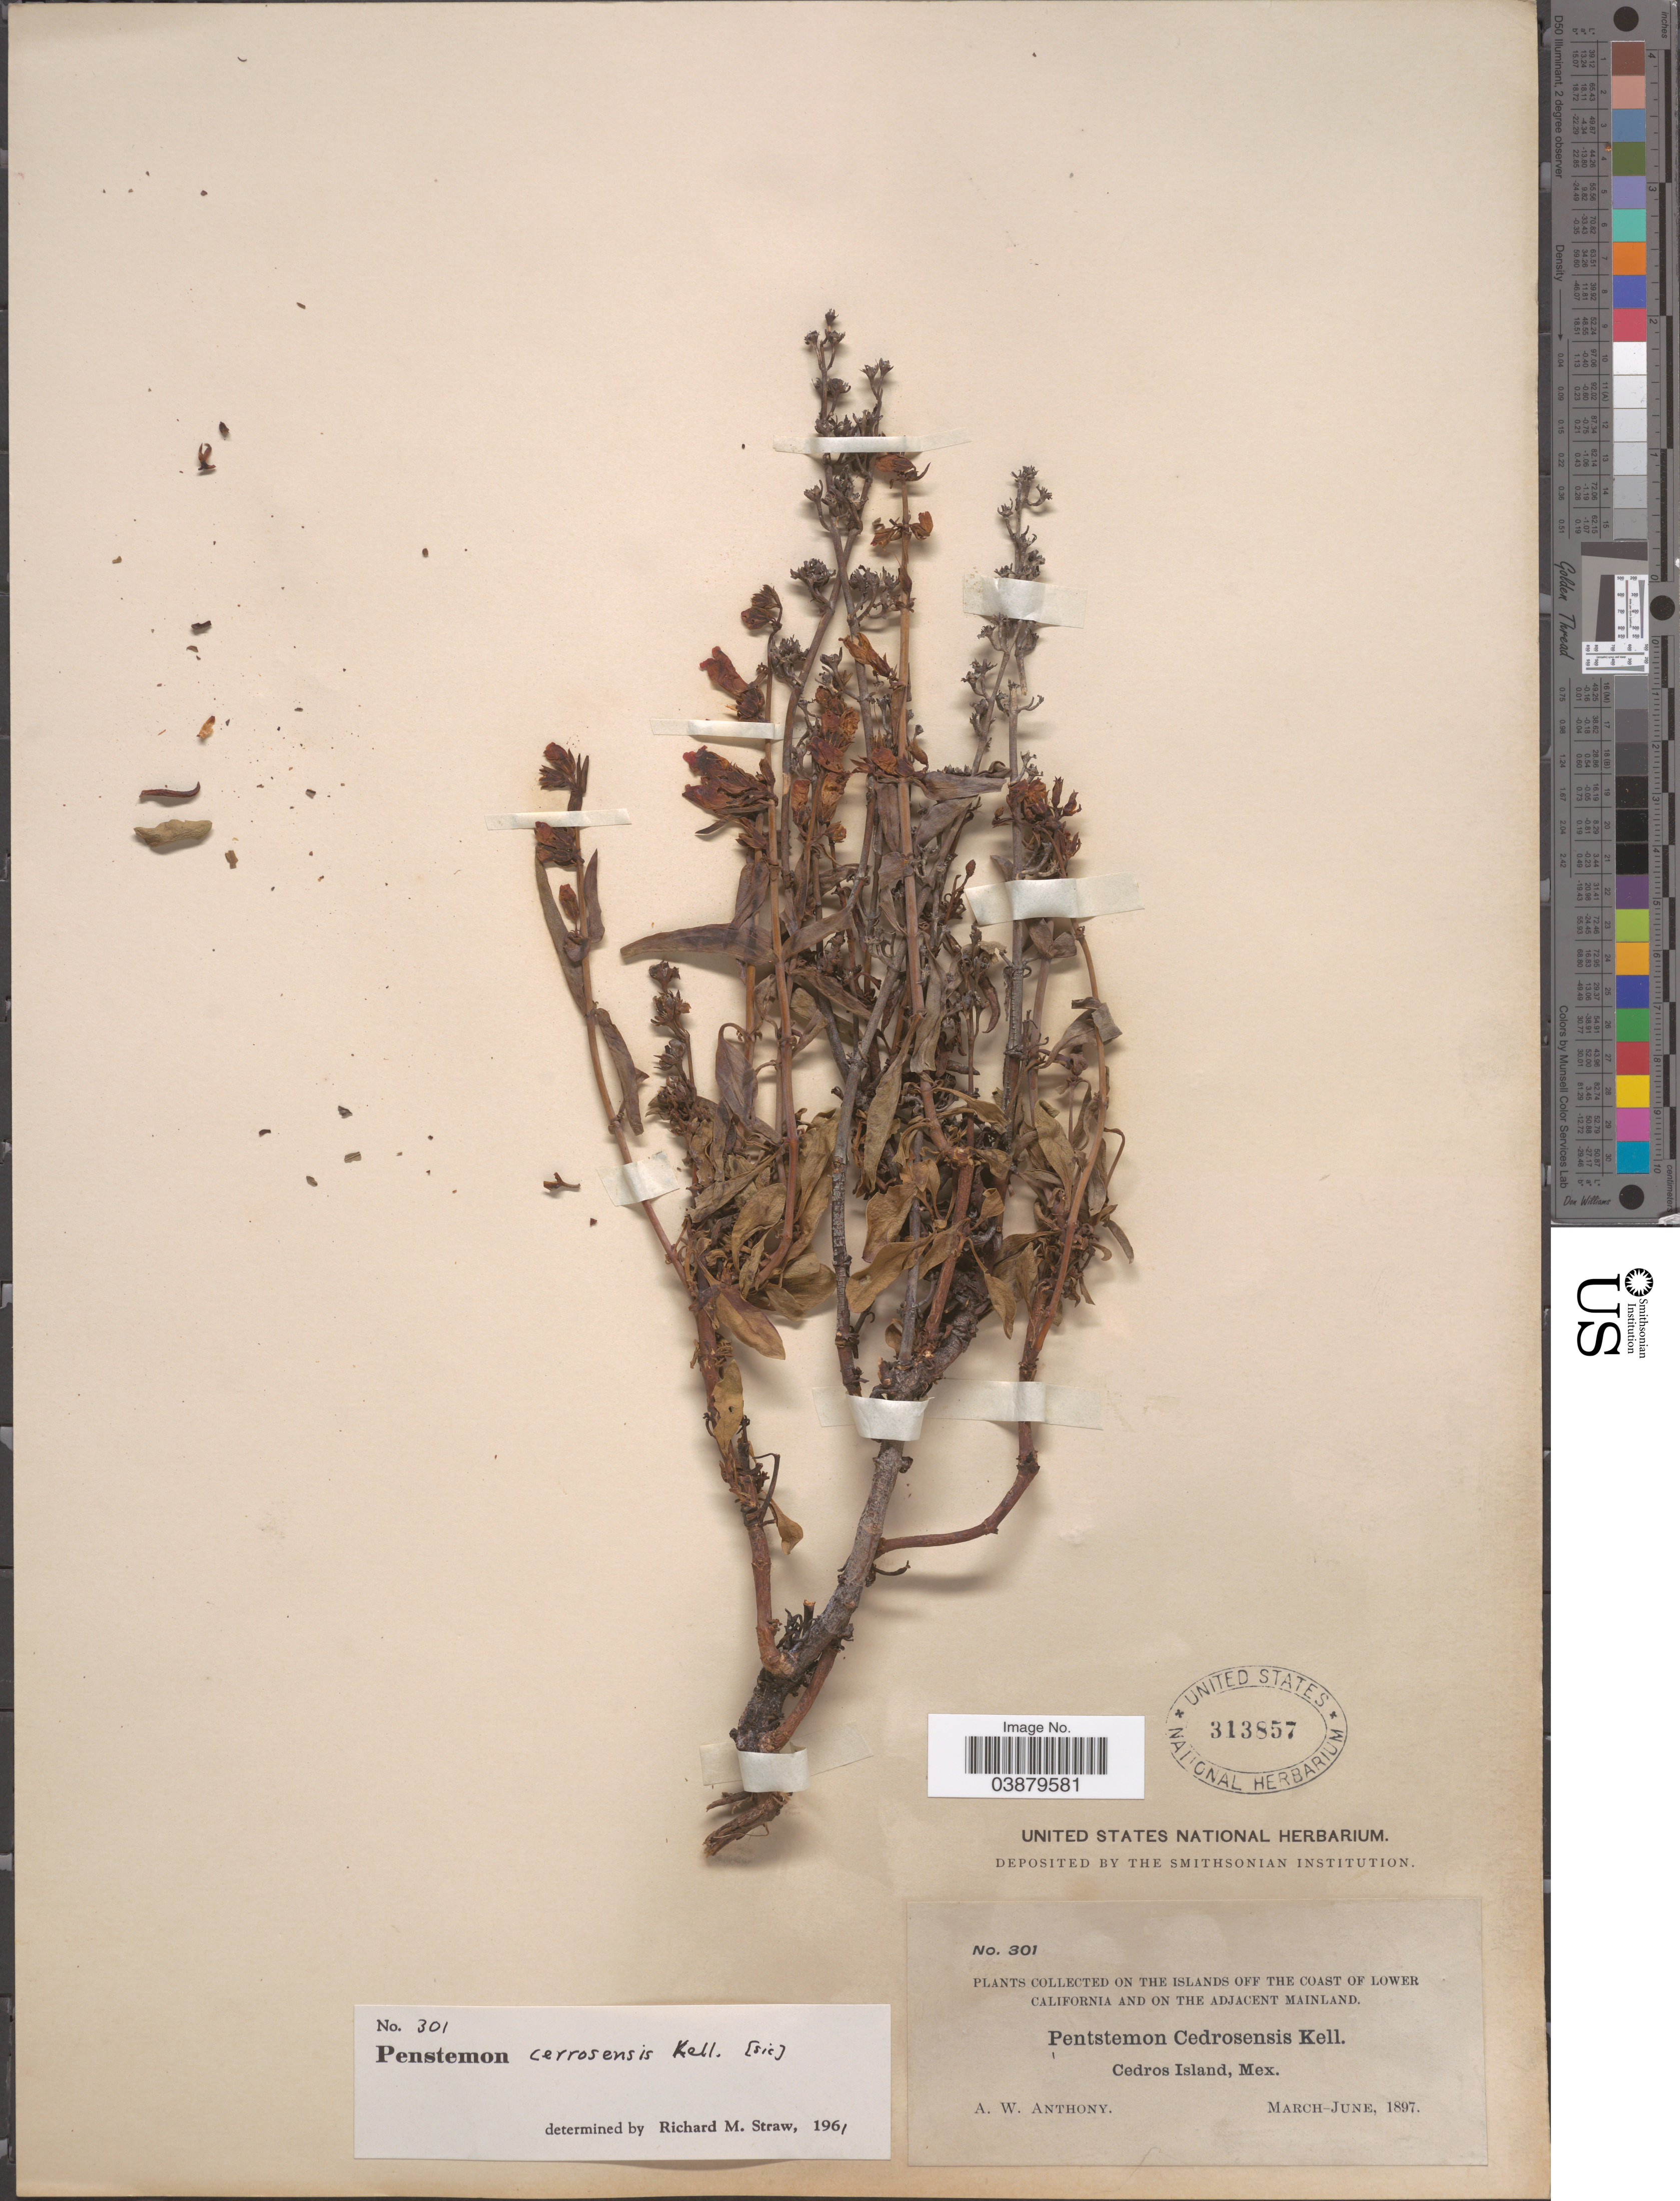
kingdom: Plantae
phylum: Tracheophyta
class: Magnoliopsida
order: Lamiales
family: Plantaginaceae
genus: Penstemon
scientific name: Penstemon cedrosensis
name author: Kellogg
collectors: A. W. Anthony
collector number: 301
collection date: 1897-03/1897-06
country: Mexico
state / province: Baja California Norte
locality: On the islands off the coast of Lower California and on the adjacent mainland. Cedros Island.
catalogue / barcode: US 313857